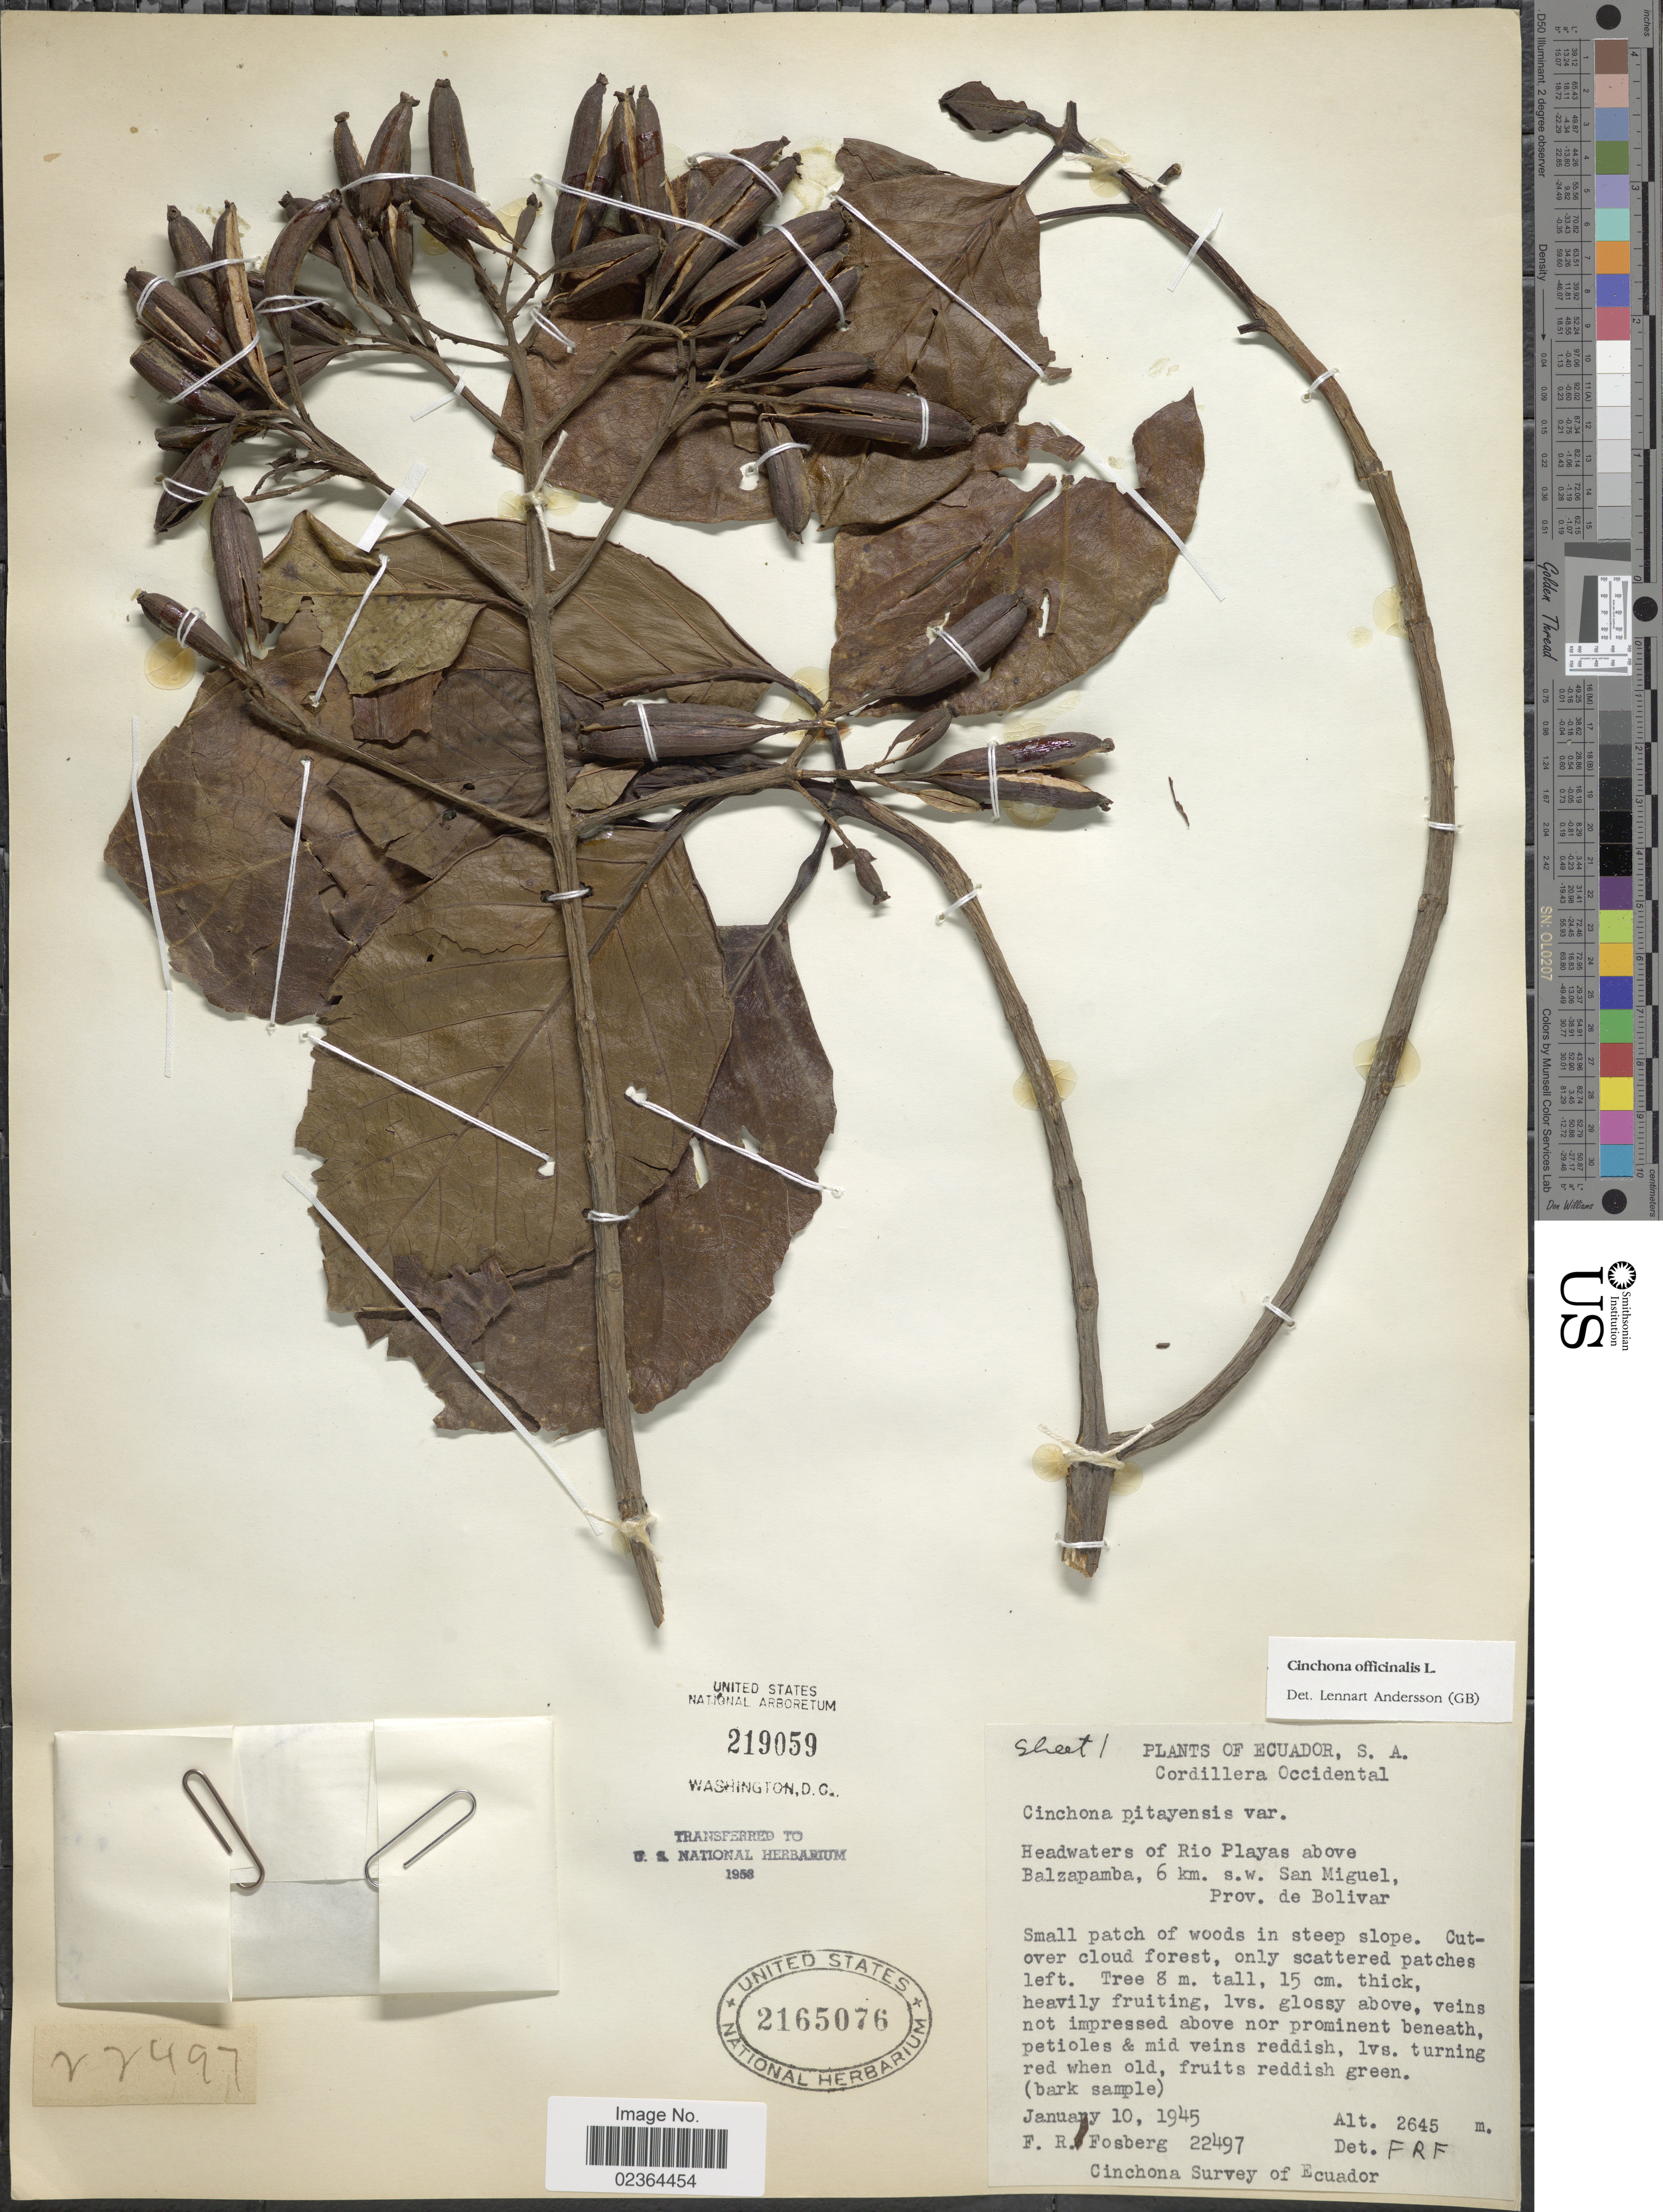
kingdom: Plantae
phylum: Tracheophyta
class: Magnoliopsida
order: Gentianales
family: Rubiaceae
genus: Cinchona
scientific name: Cinchona officinalis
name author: L.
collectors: F. R. Fosberg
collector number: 22497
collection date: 1945-01-10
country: Ecuador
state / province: Bolívar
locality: Cordillera Occidental, Headwaters of Rio Playas above Balzapamba, 6 km. s.w. San Miguel, Prov. de Bolivar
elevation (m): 2645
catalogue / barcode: US 2165076